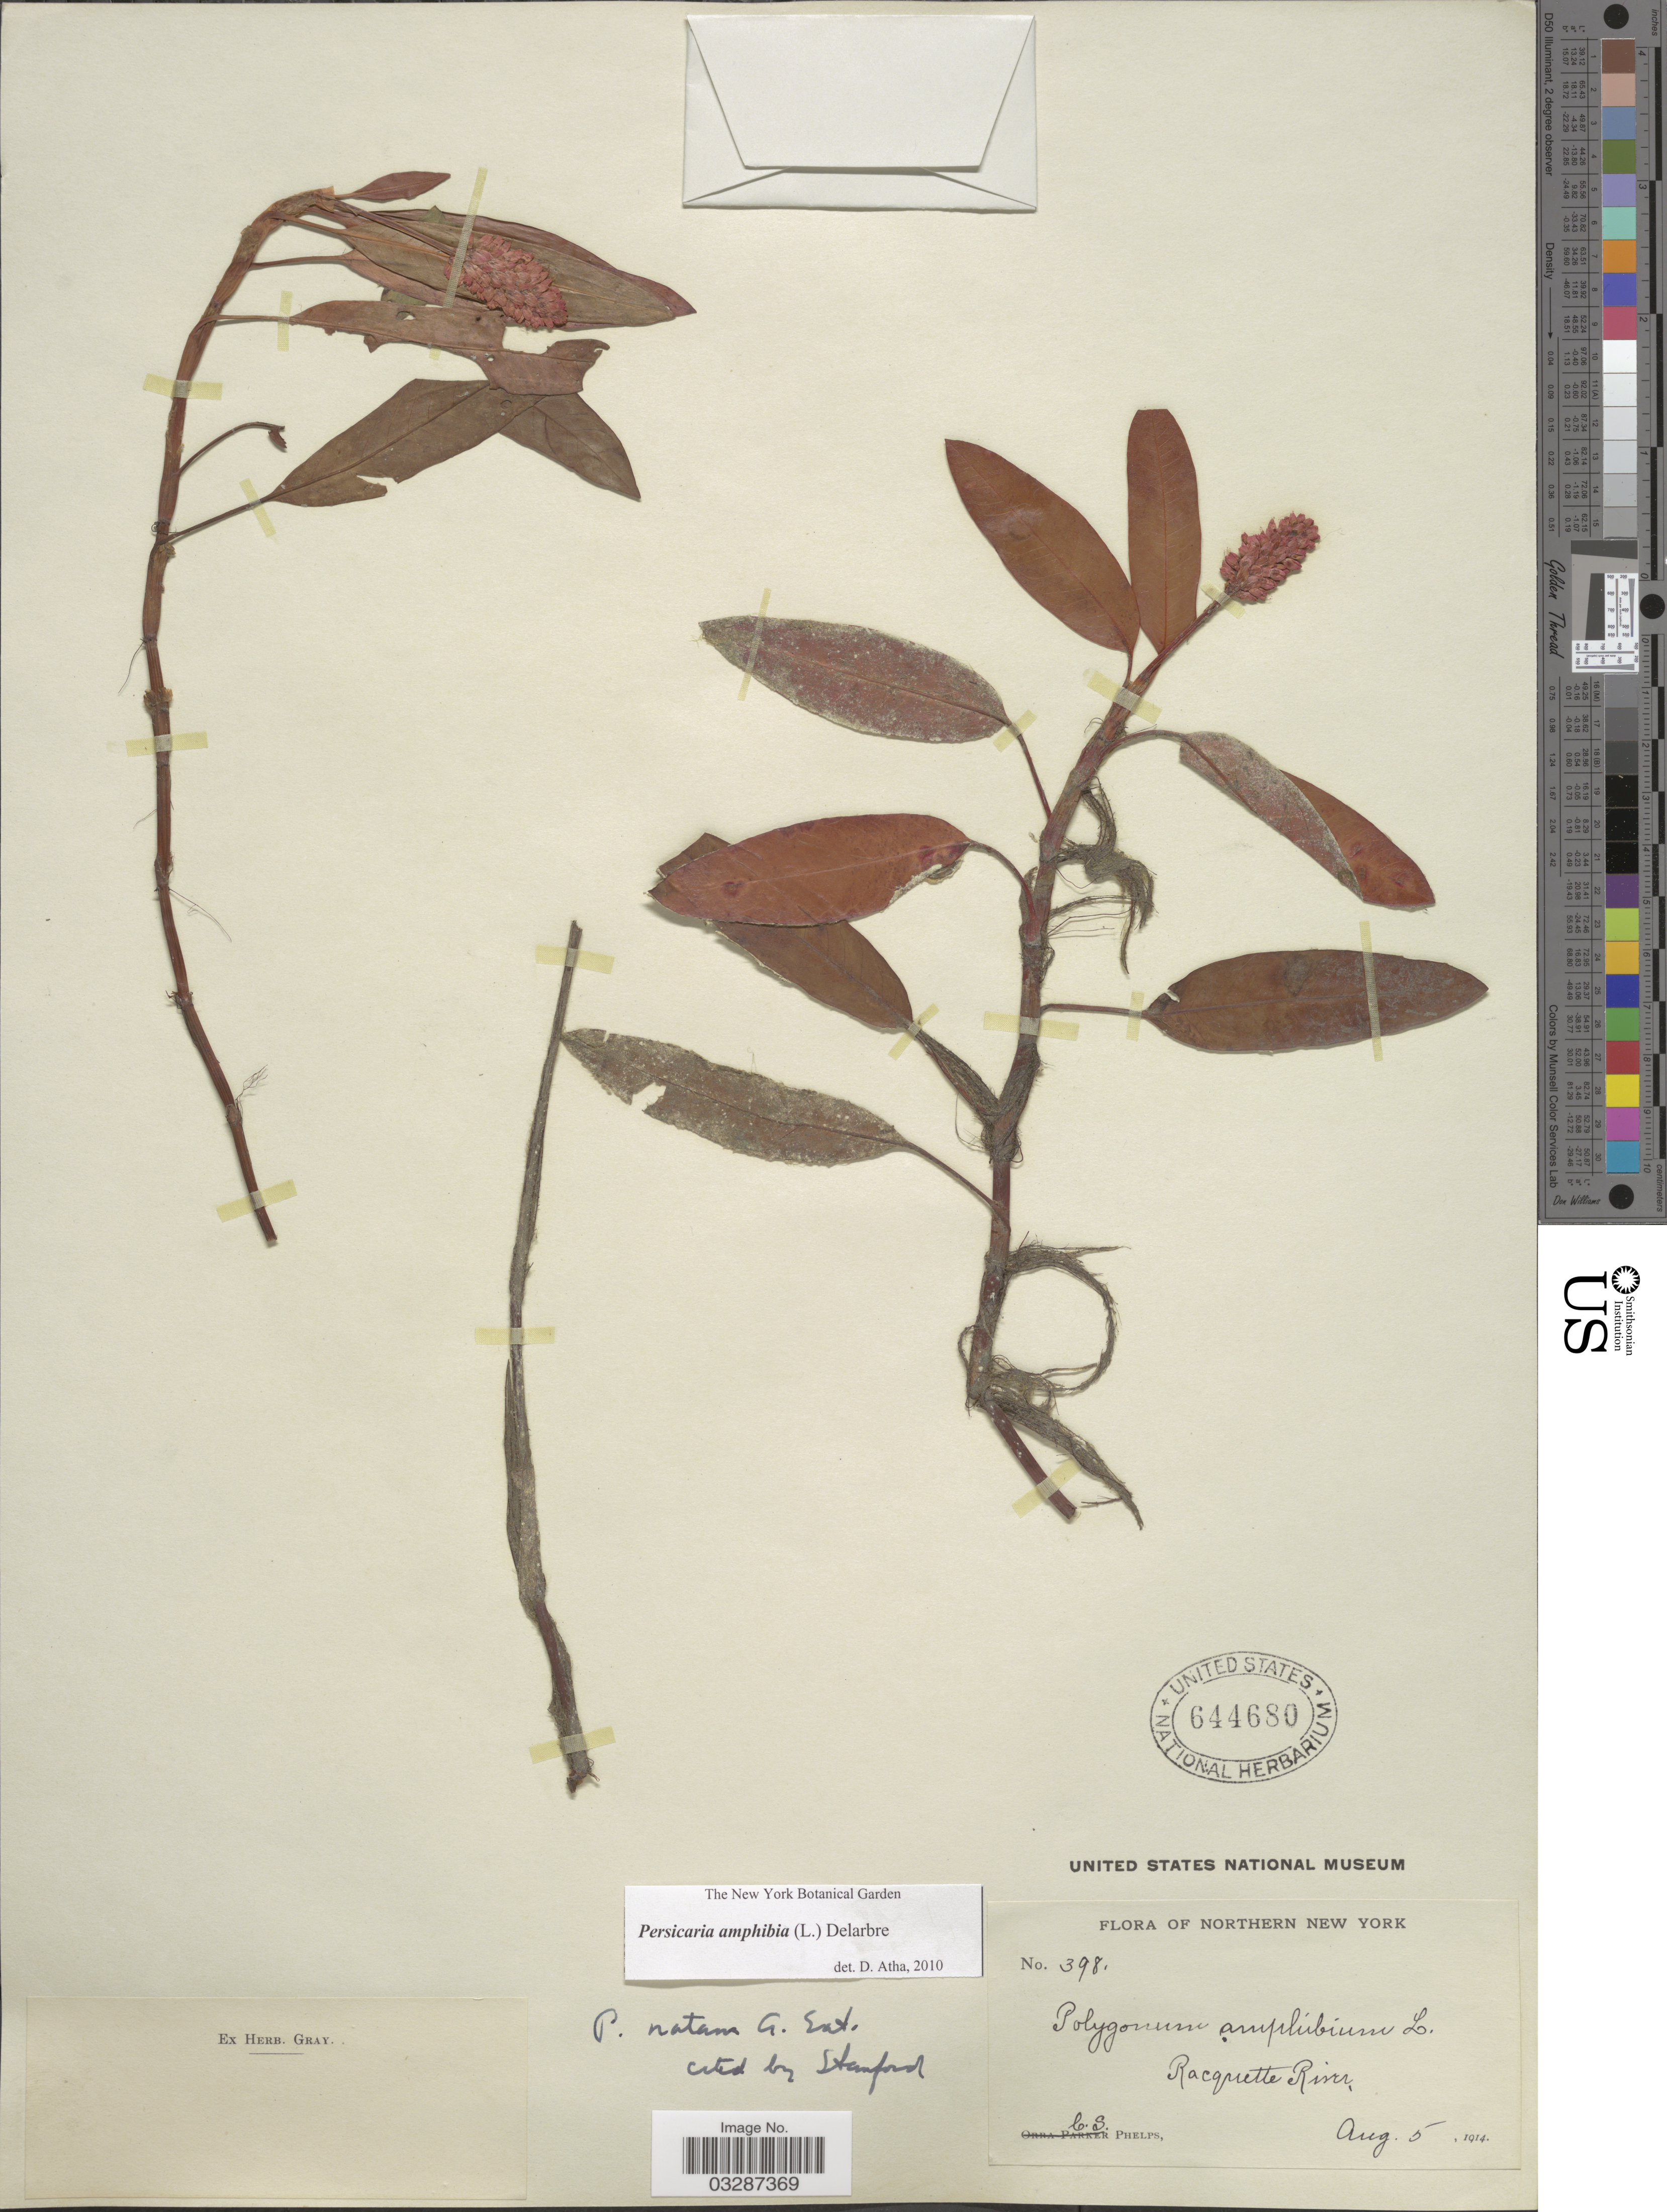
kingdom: Plantae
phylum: Tracheophyta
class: Magnoliopsida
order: Caryophyllales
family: Polygonaceae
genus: Persicaria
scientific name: Persicaria amphibia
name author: (L.) Delarbre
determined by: Atha, D. E.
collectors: C. Phelps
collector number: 398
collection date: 1914-08-05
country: United States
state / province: New York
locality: Northern New York. Racquette River.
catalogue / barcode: US 644680